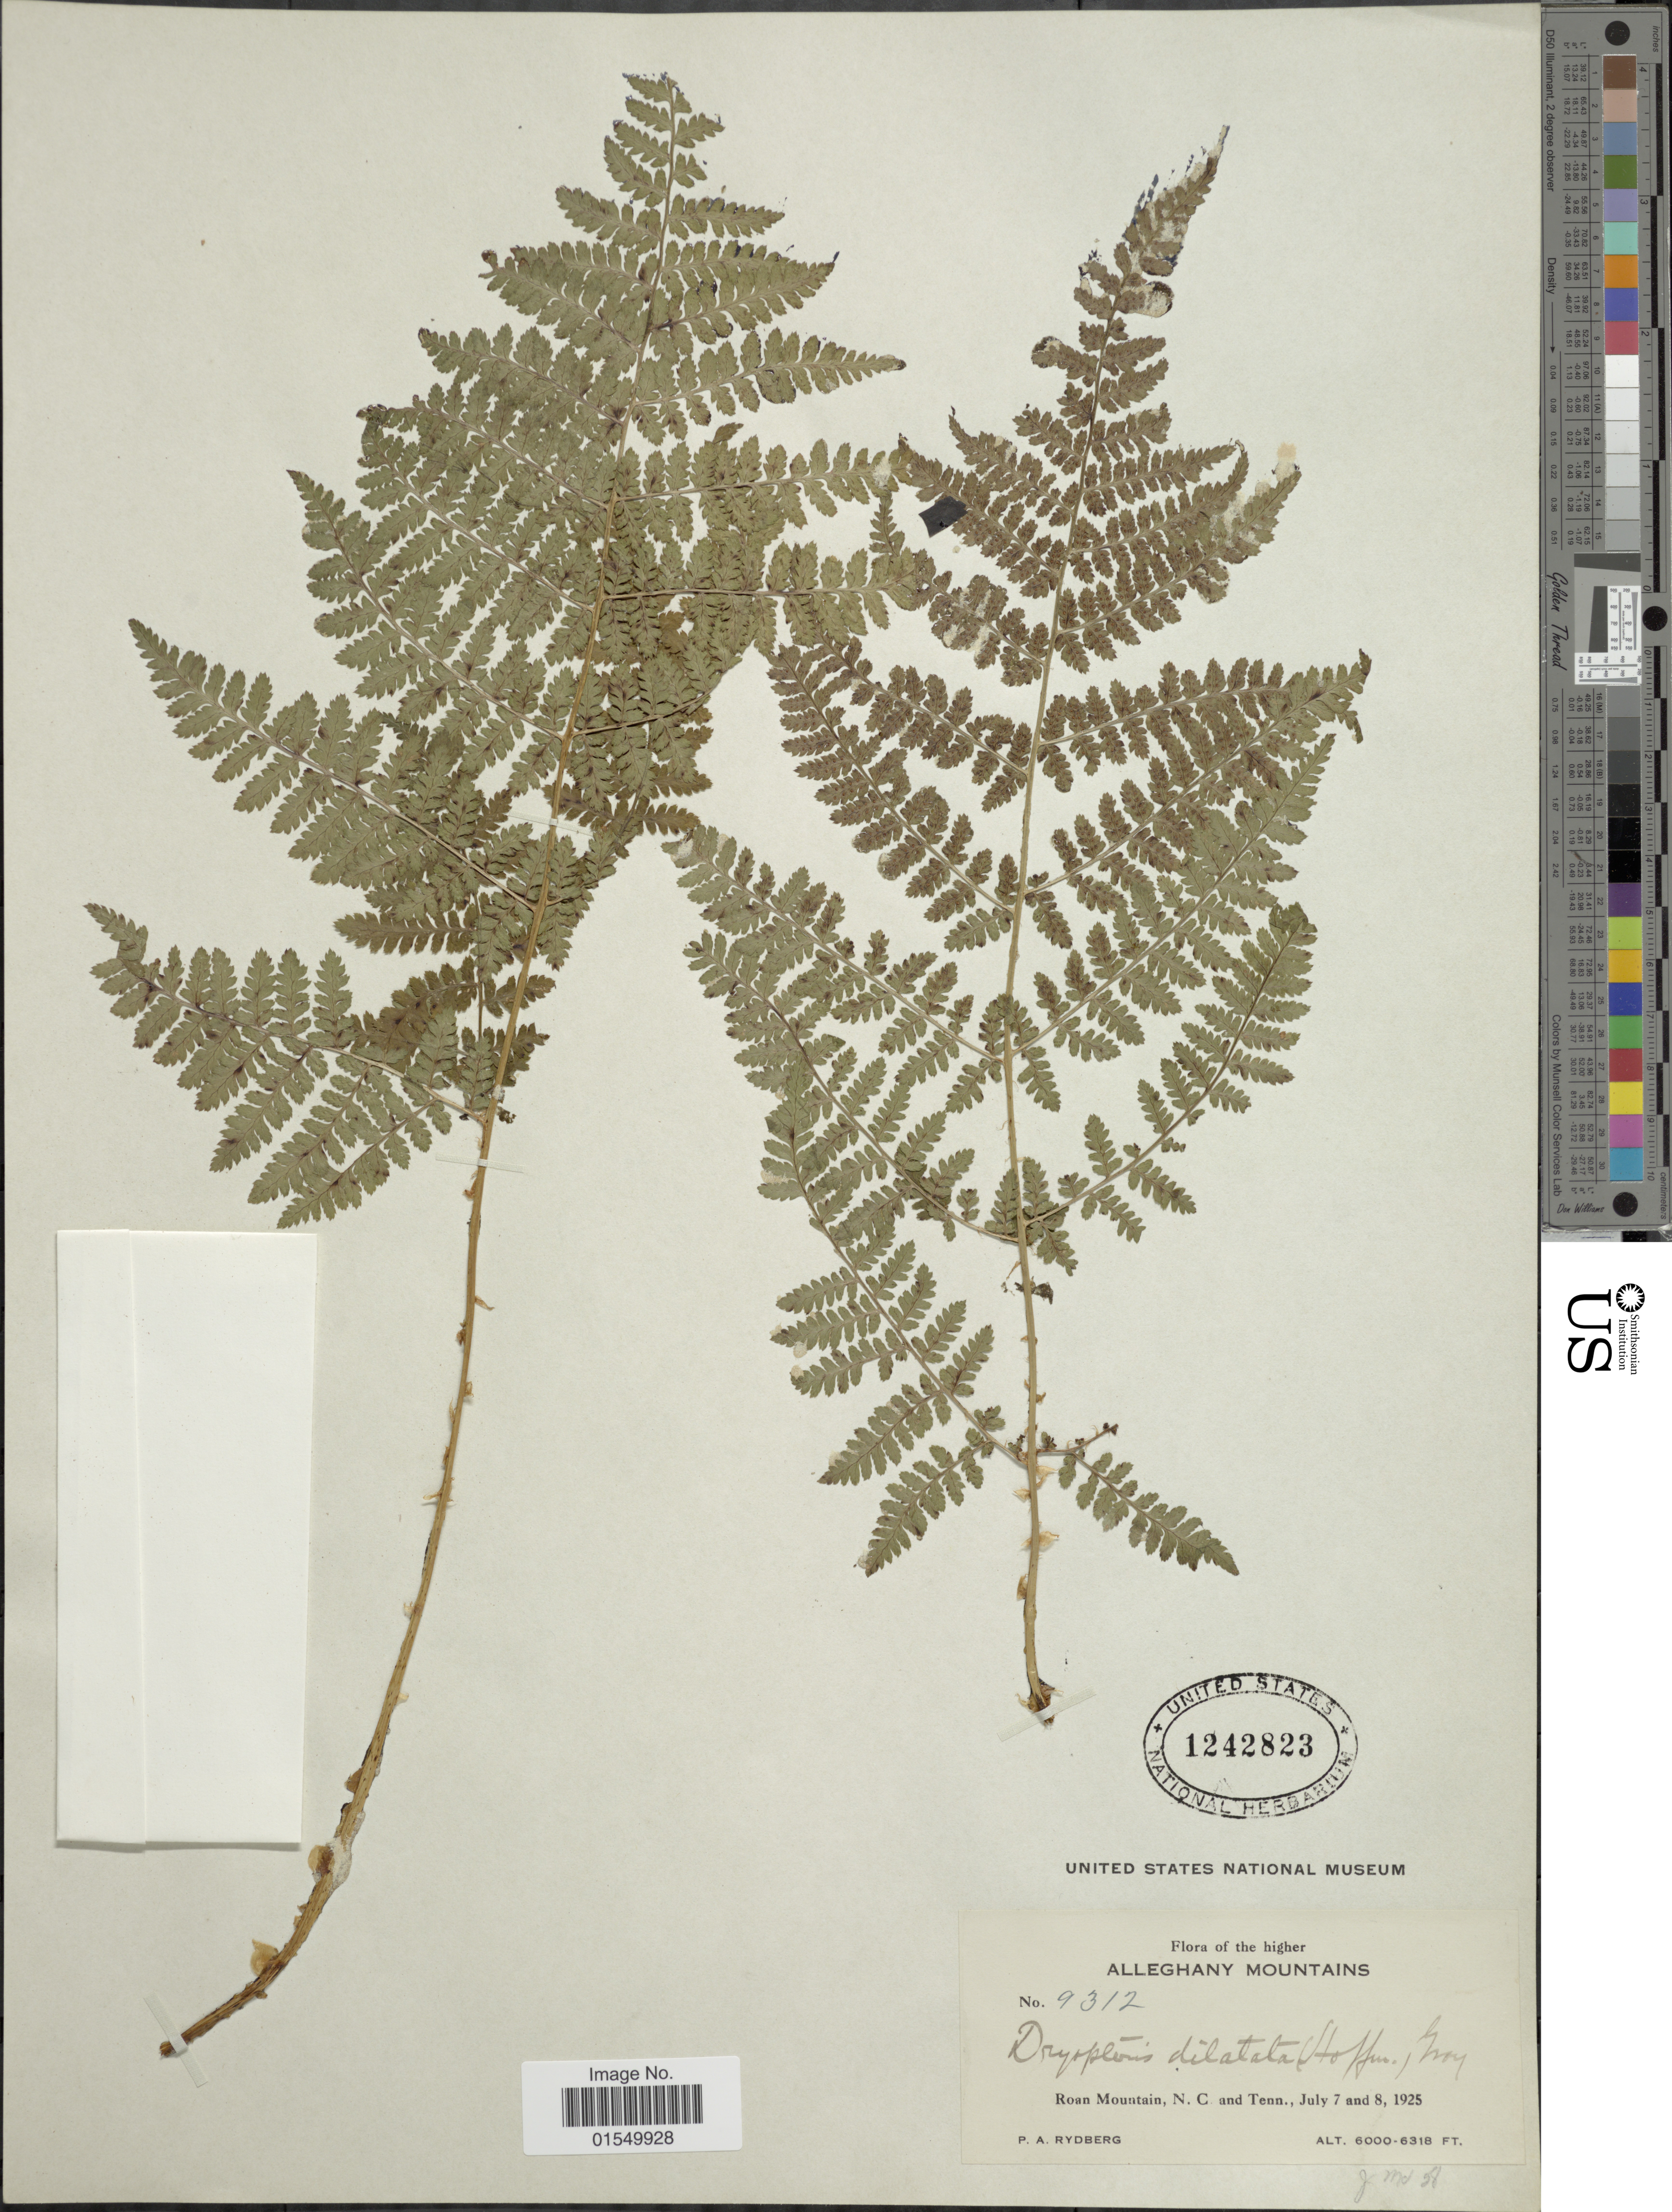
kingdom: Plantae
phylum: Tracheophyta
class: Polypodiopsida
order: Polypodiales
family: Dryopteridaceae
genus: Dryopteris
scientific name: Dryopteris campyloptera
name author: Clarkson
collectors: P. A. Rydberg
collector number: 9312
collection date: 1925-07-07/1925-07-08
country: United States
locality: Higher Alleghany Mountains, Roan Mountain, N. C. and Tenn.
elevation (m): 1829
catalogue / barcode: US 1242823